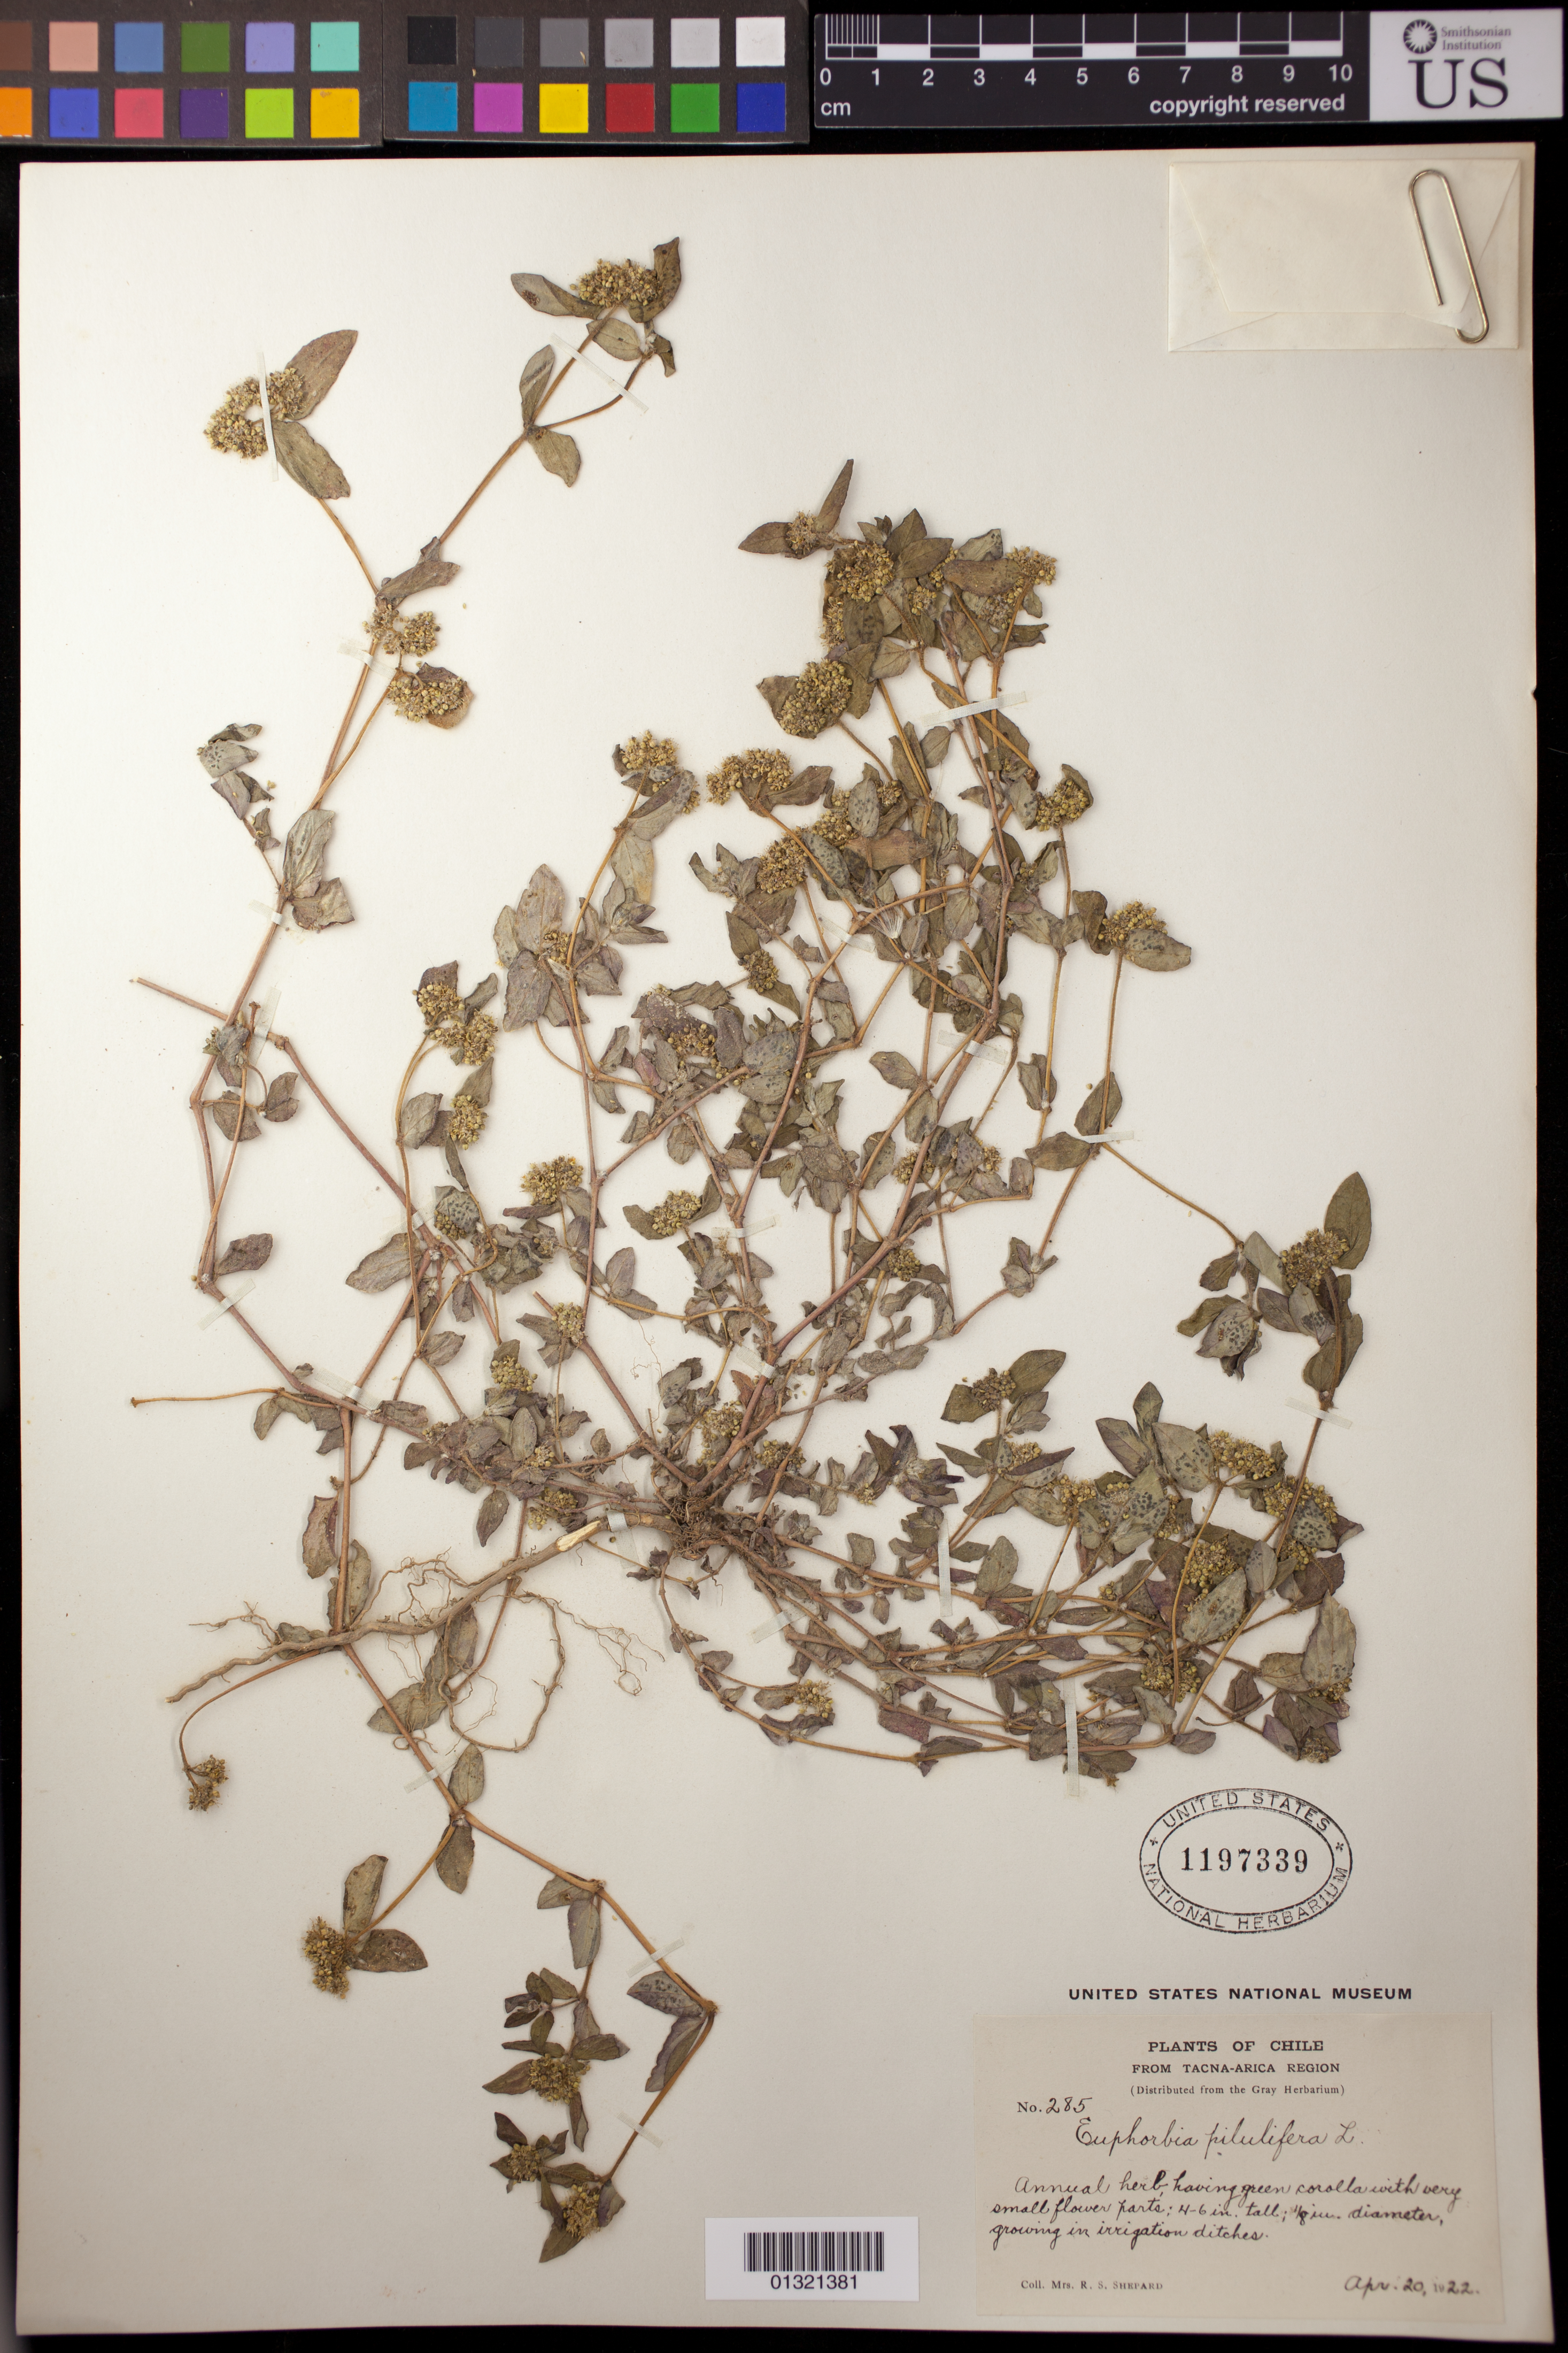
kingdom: Plantae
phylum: Tracheophyta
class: Magnoliopsida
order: Malpighiales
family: Euphorbiaceae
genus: Euphorbia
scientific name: Euphorbia hirta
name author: L.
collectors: R. Shepard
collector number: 285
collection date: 1922-04-20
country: Chile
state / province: Arica y Parinacota (XV)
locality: Tacna[Peru]-Arica Region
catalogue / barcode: US 1197339